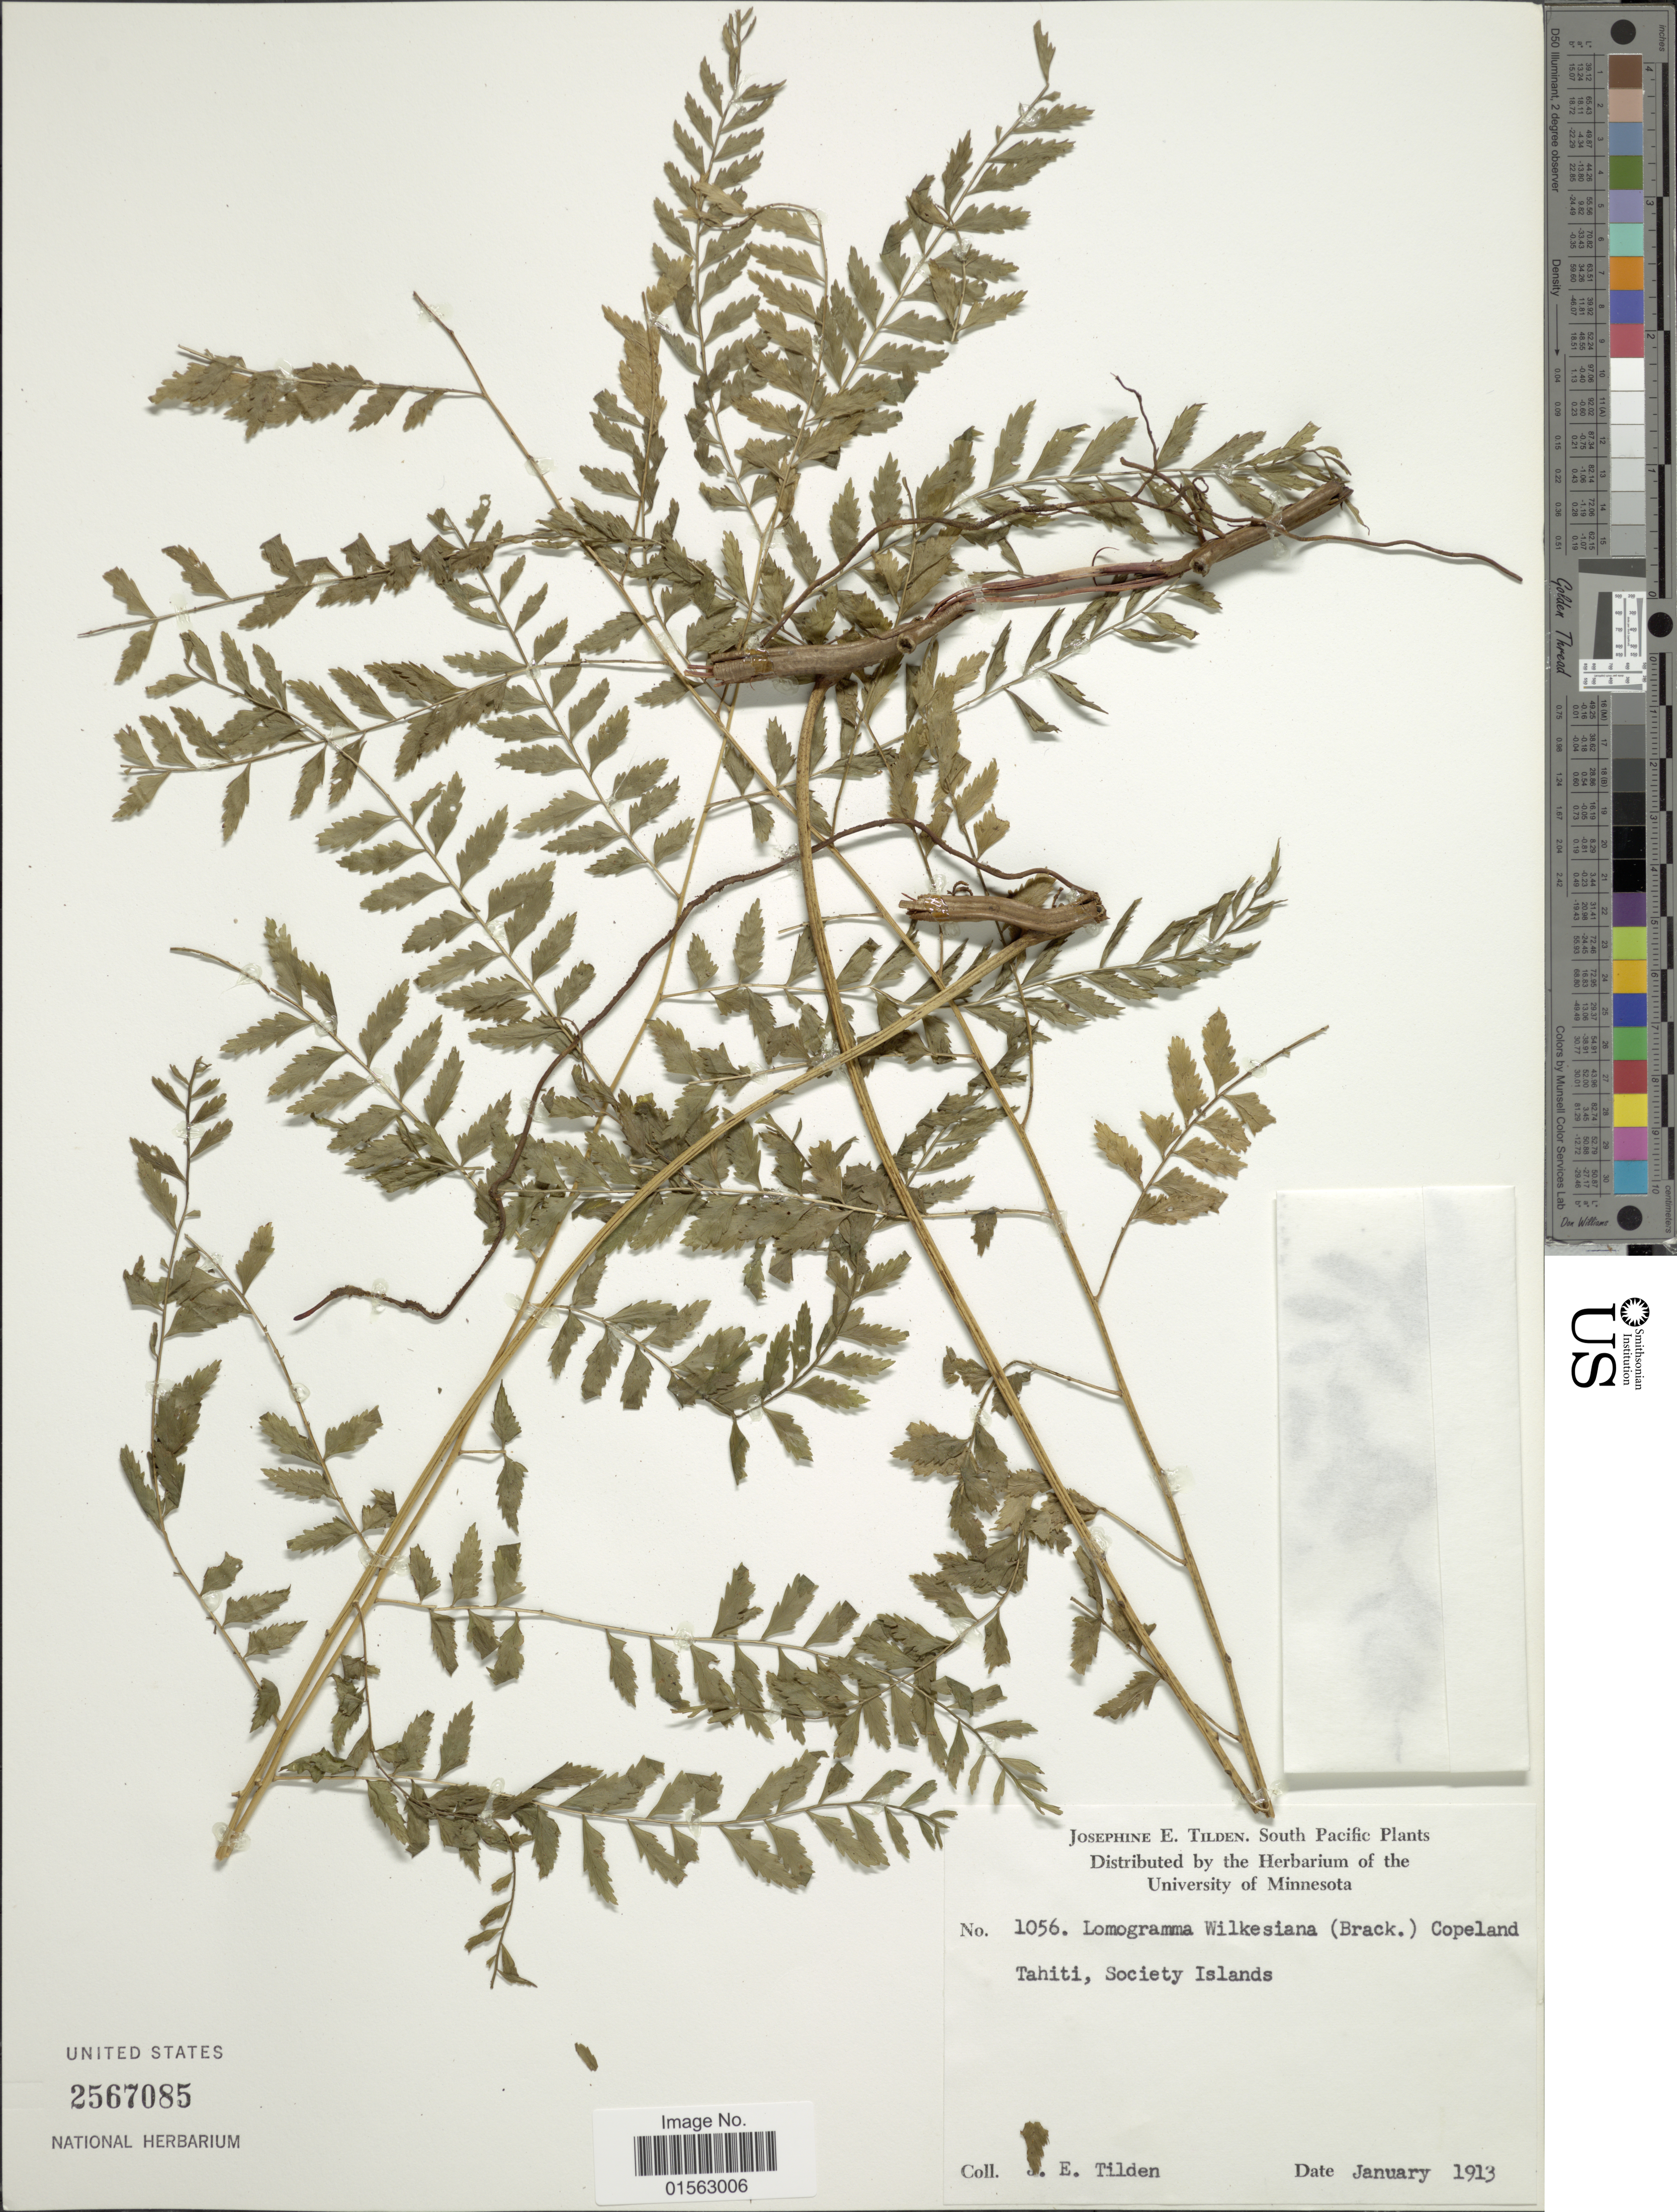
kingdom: Plantae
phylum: Tracheophyta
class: Polypodiopsida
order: Polypodiales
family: Dryopteridaceae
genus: Teratophyllum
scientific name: Teratophyllum wilkesianum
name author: (Brack.) Holttum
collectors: J. E. Tilden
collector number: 1056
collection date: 1913-01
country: French Polynesia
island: Tahiti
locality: South Pacific, Tahiti, Society Islands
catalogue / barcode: US 2567085